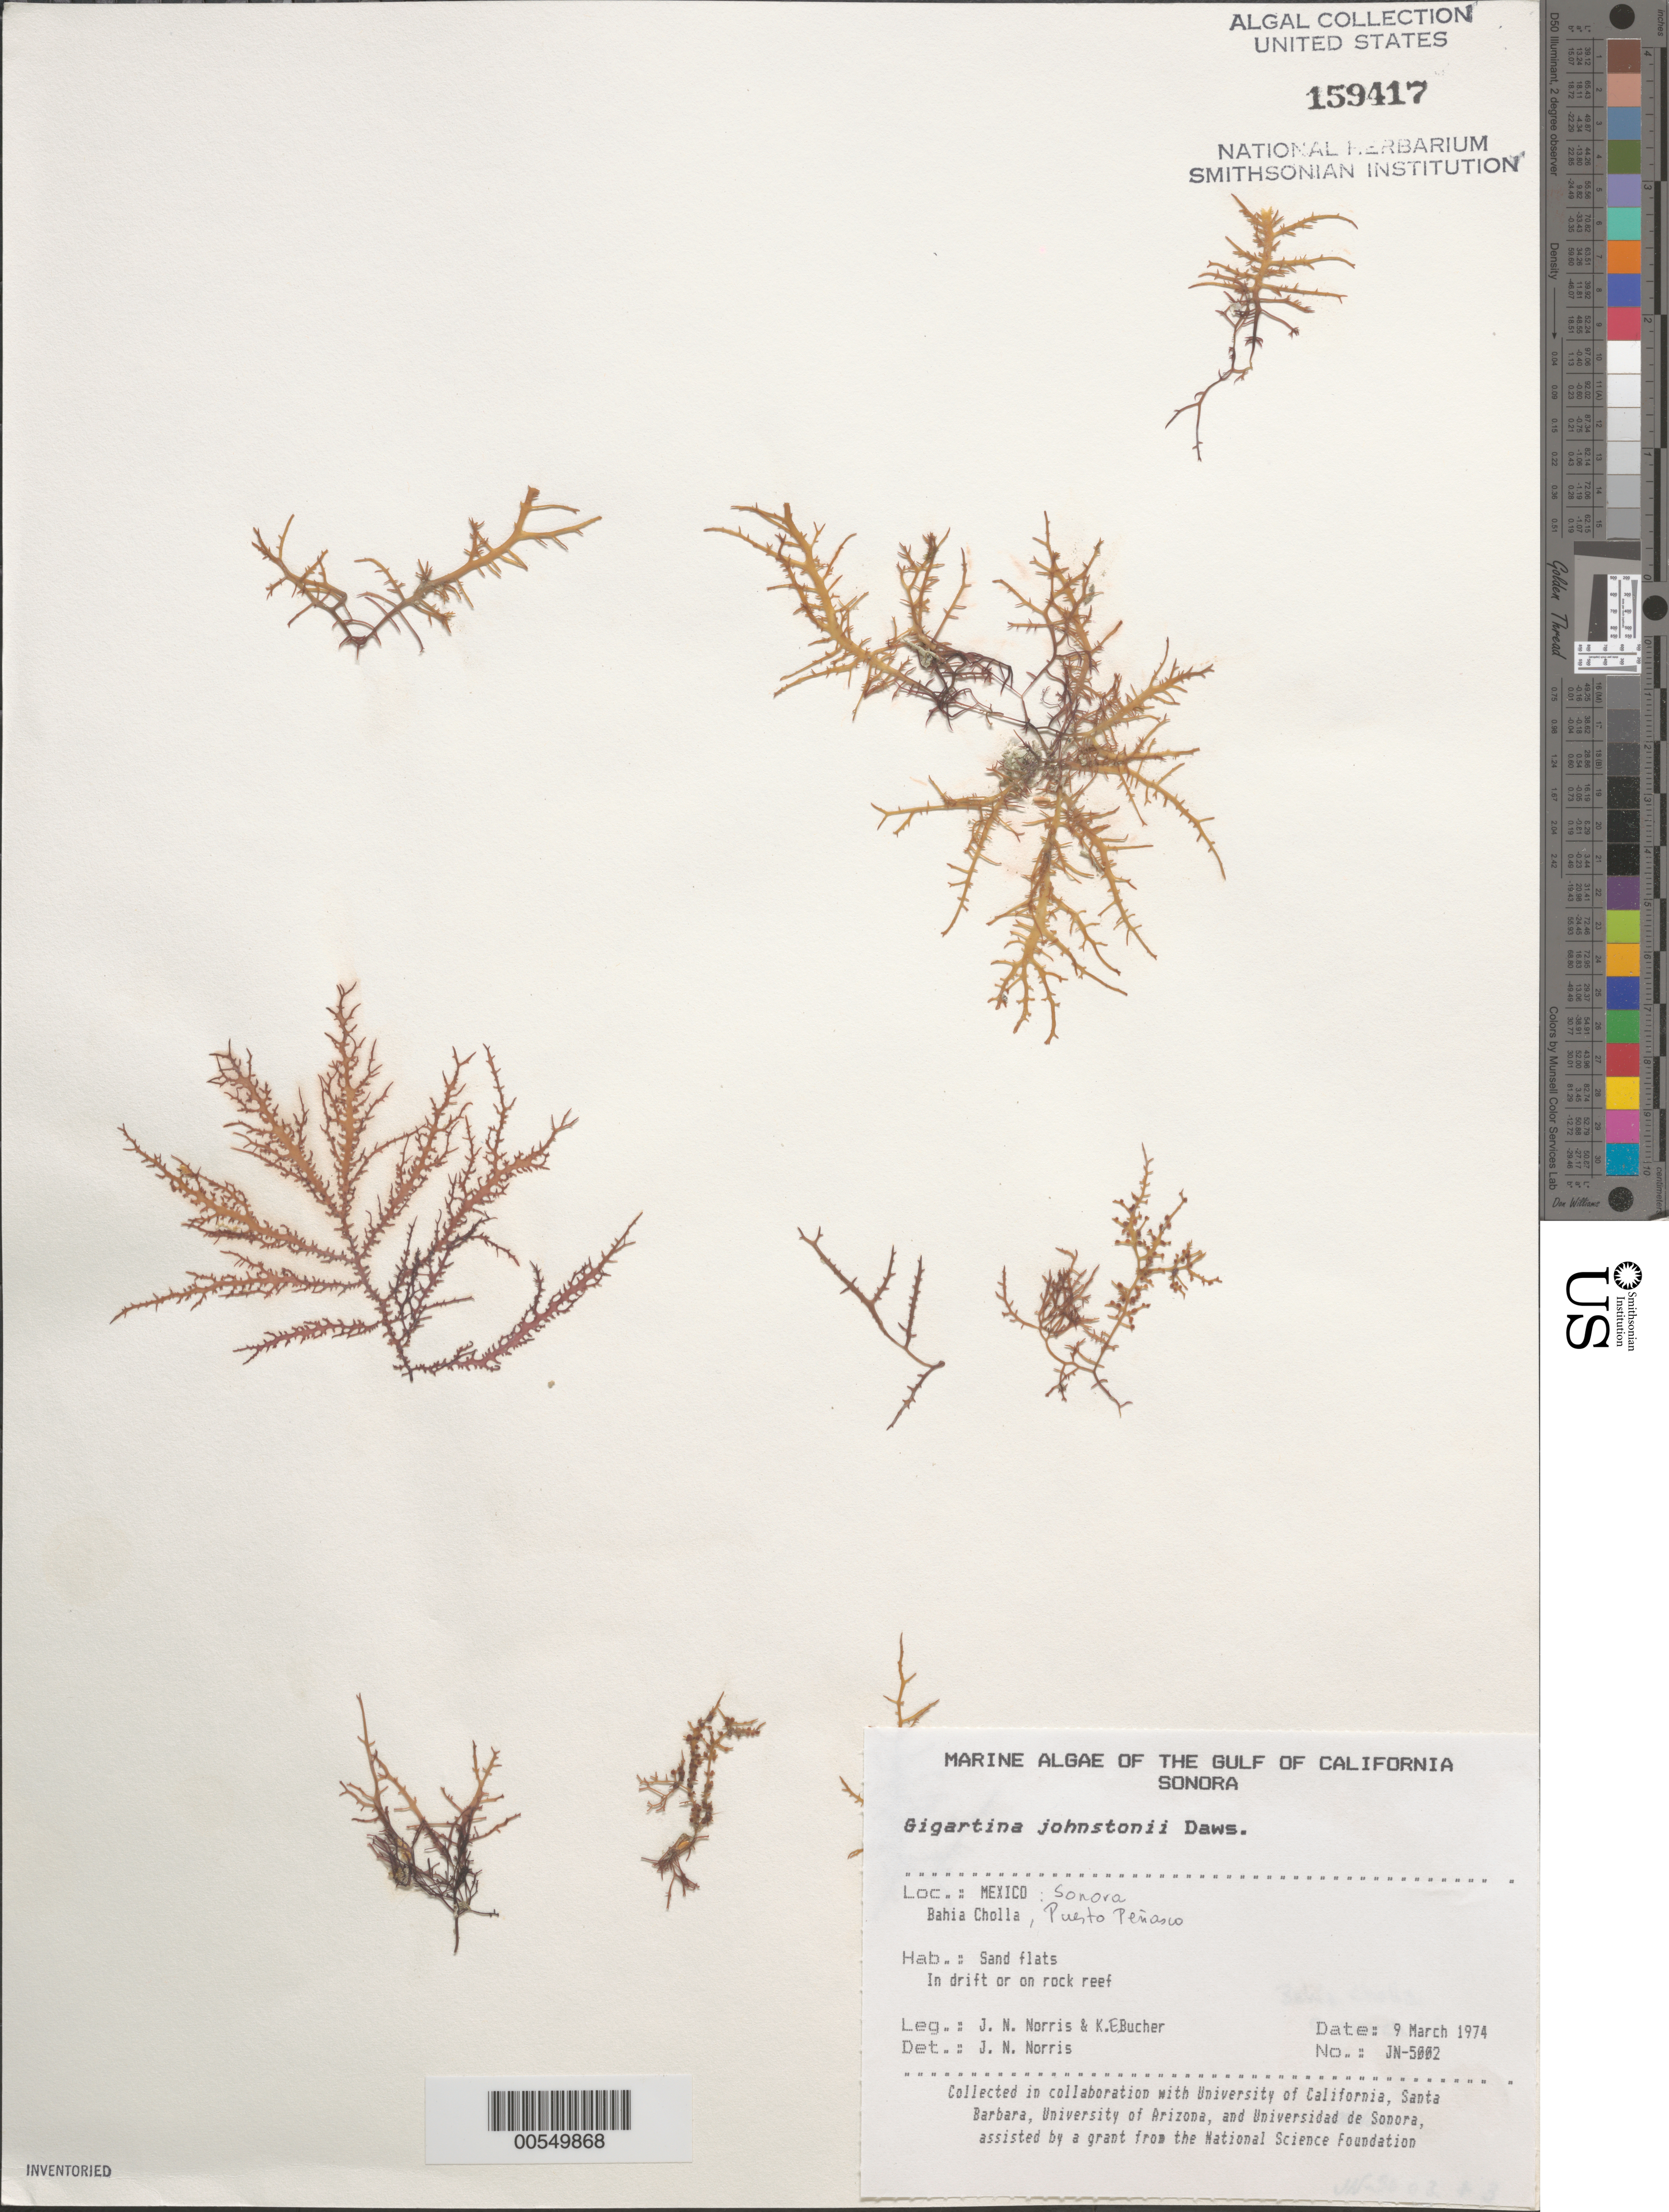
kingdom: Plantae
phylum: Rhodophyta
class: Florideophyceae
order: Gigartinales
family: Gigartinaceae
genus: Chondracanthus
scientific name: Chondracanthus squarrulosus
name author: (Setch. & N.L. Gardner) J.R. Hughey et al.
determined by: Algae name updating Project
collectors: J. N. Norris & K. E. Bucher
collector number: JN-5002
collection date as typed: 09 Mar 1974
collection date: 1974-03-09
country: Mexico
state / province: Sonora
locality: Bahia Cholla, Puerto Penasco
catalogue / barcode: US 159417